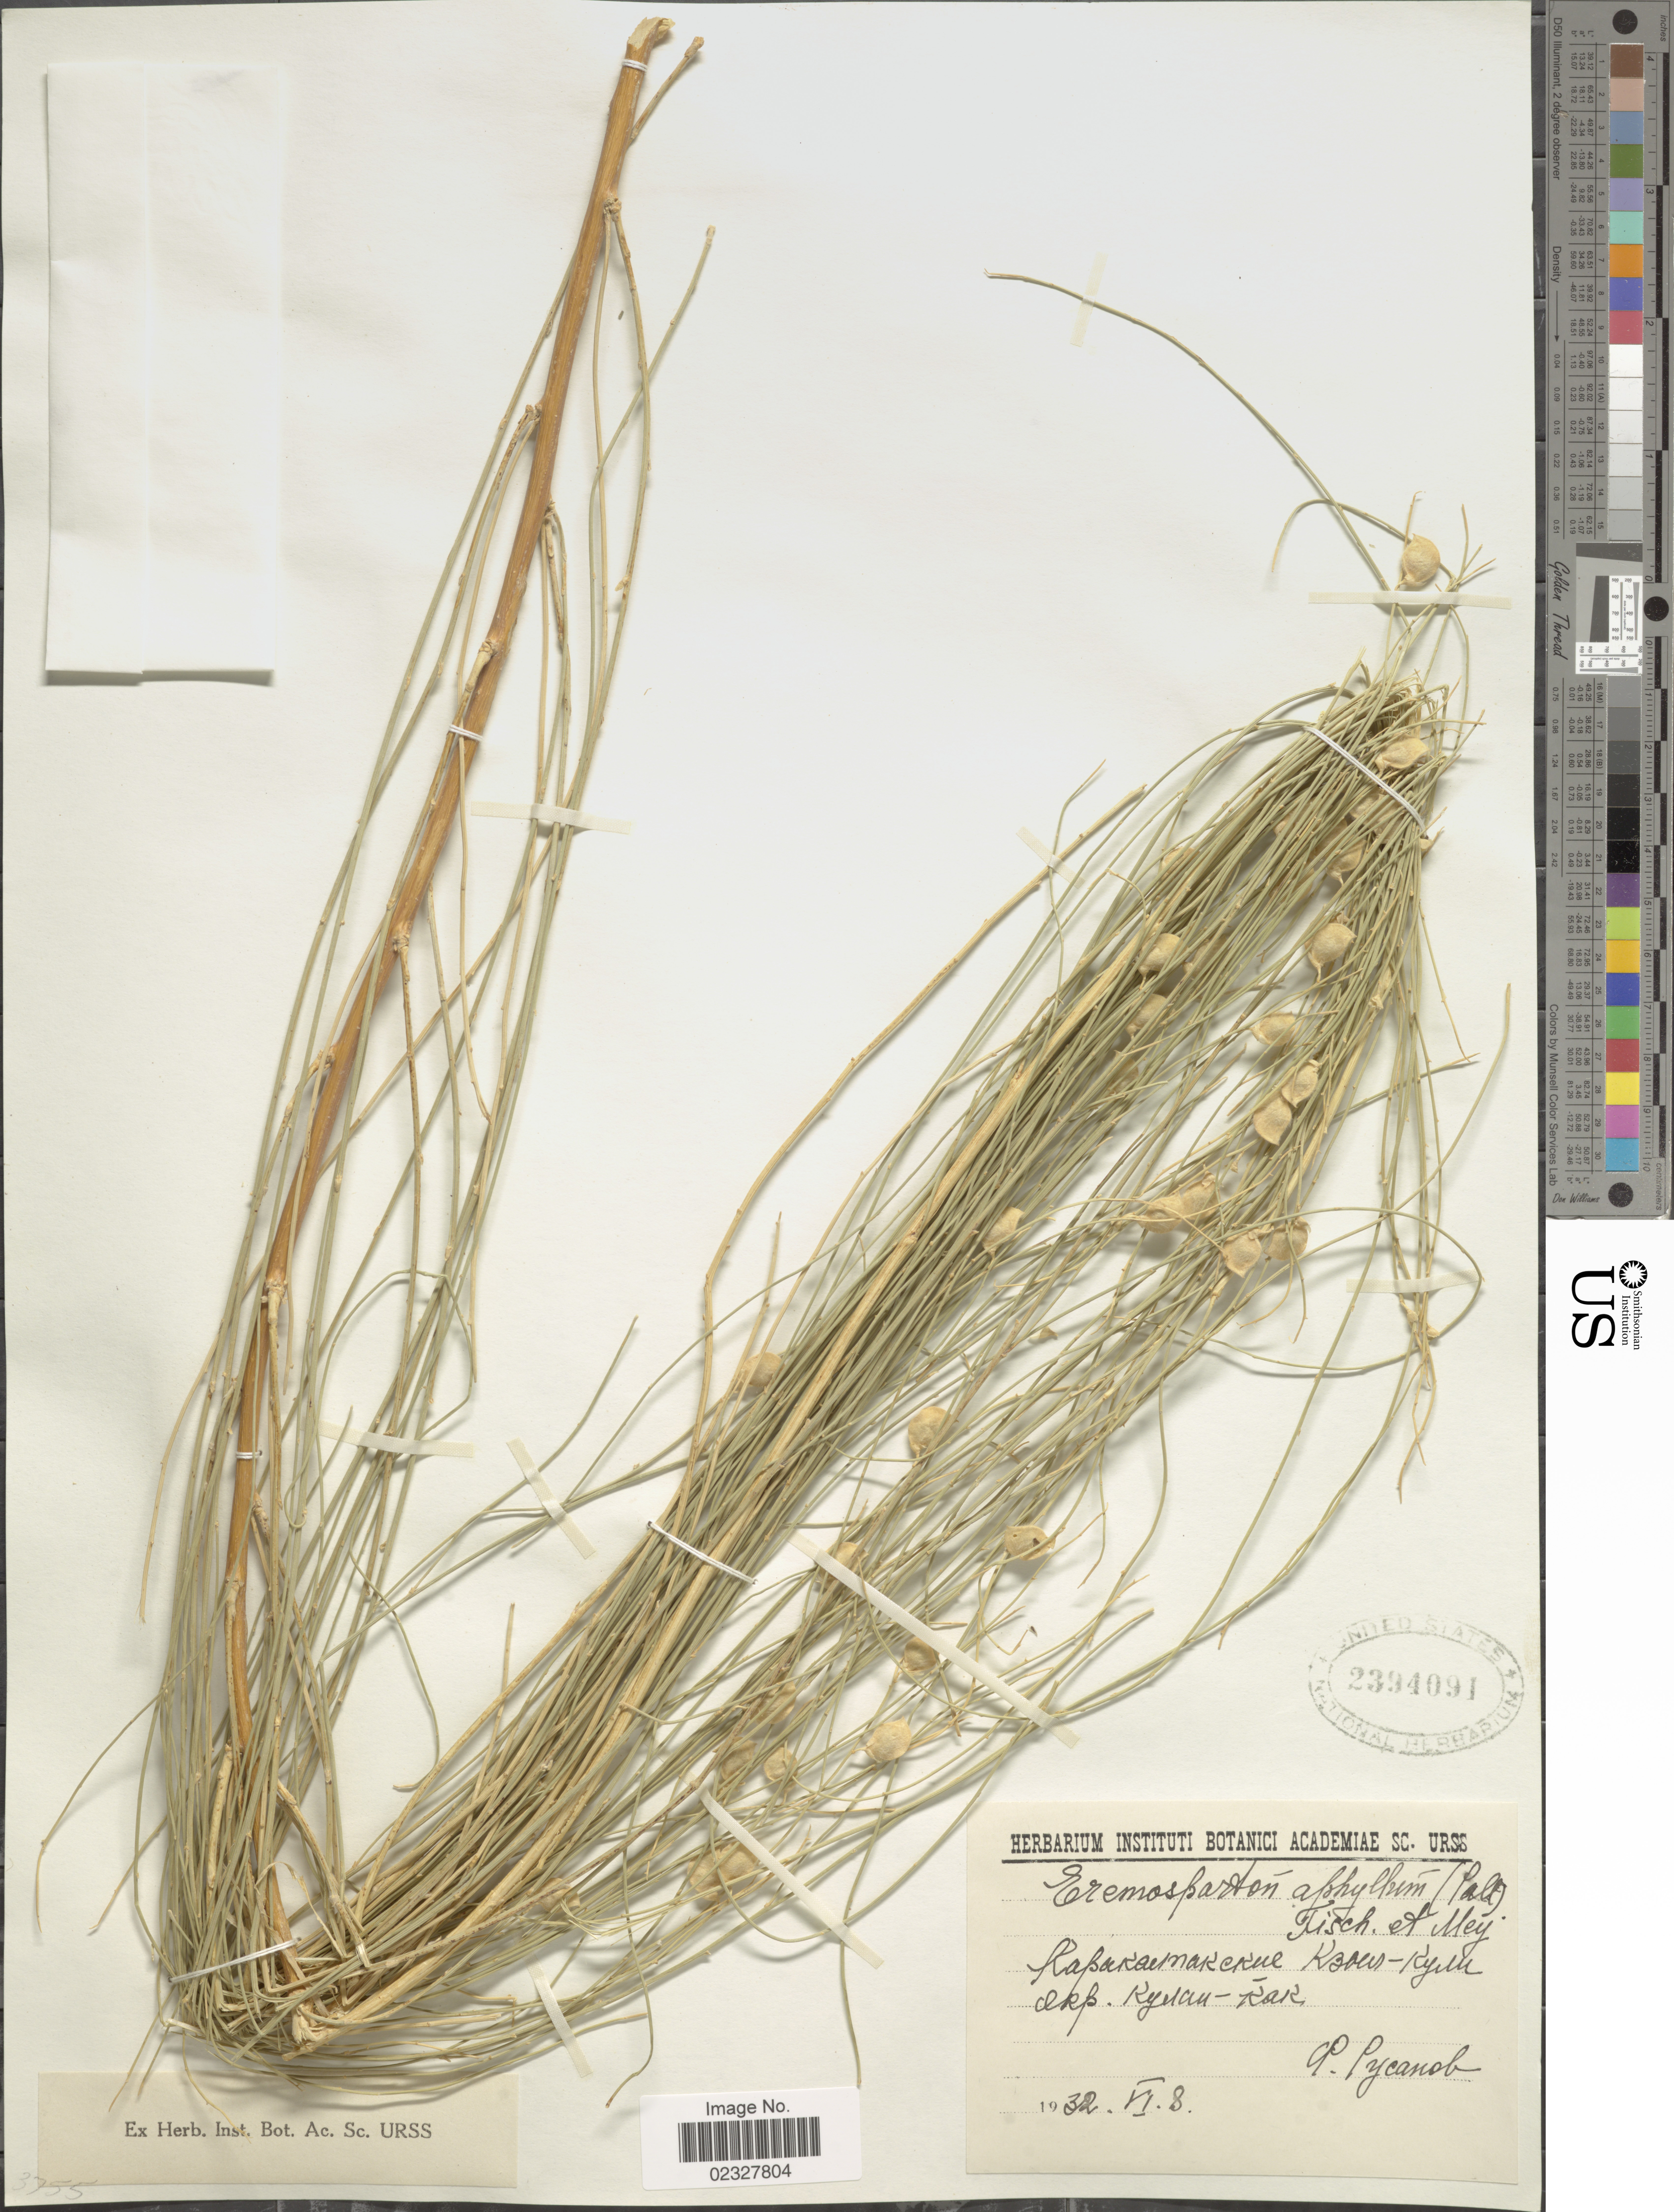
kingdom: Plantae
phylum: Tracheophyta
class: Magnoliopsida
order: Fabales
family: Fabaceae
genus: Eremosparton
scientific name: Eremosparton aphyllum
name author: (Pall.) Fisch. & C.A. Mey.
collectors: F. Rusanov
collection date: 1932-06-08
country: Uzbekistan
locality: Kzyl- Kuli, vicinity of Kulan-Kak, Karakalpakstan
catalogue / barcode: US 2394091